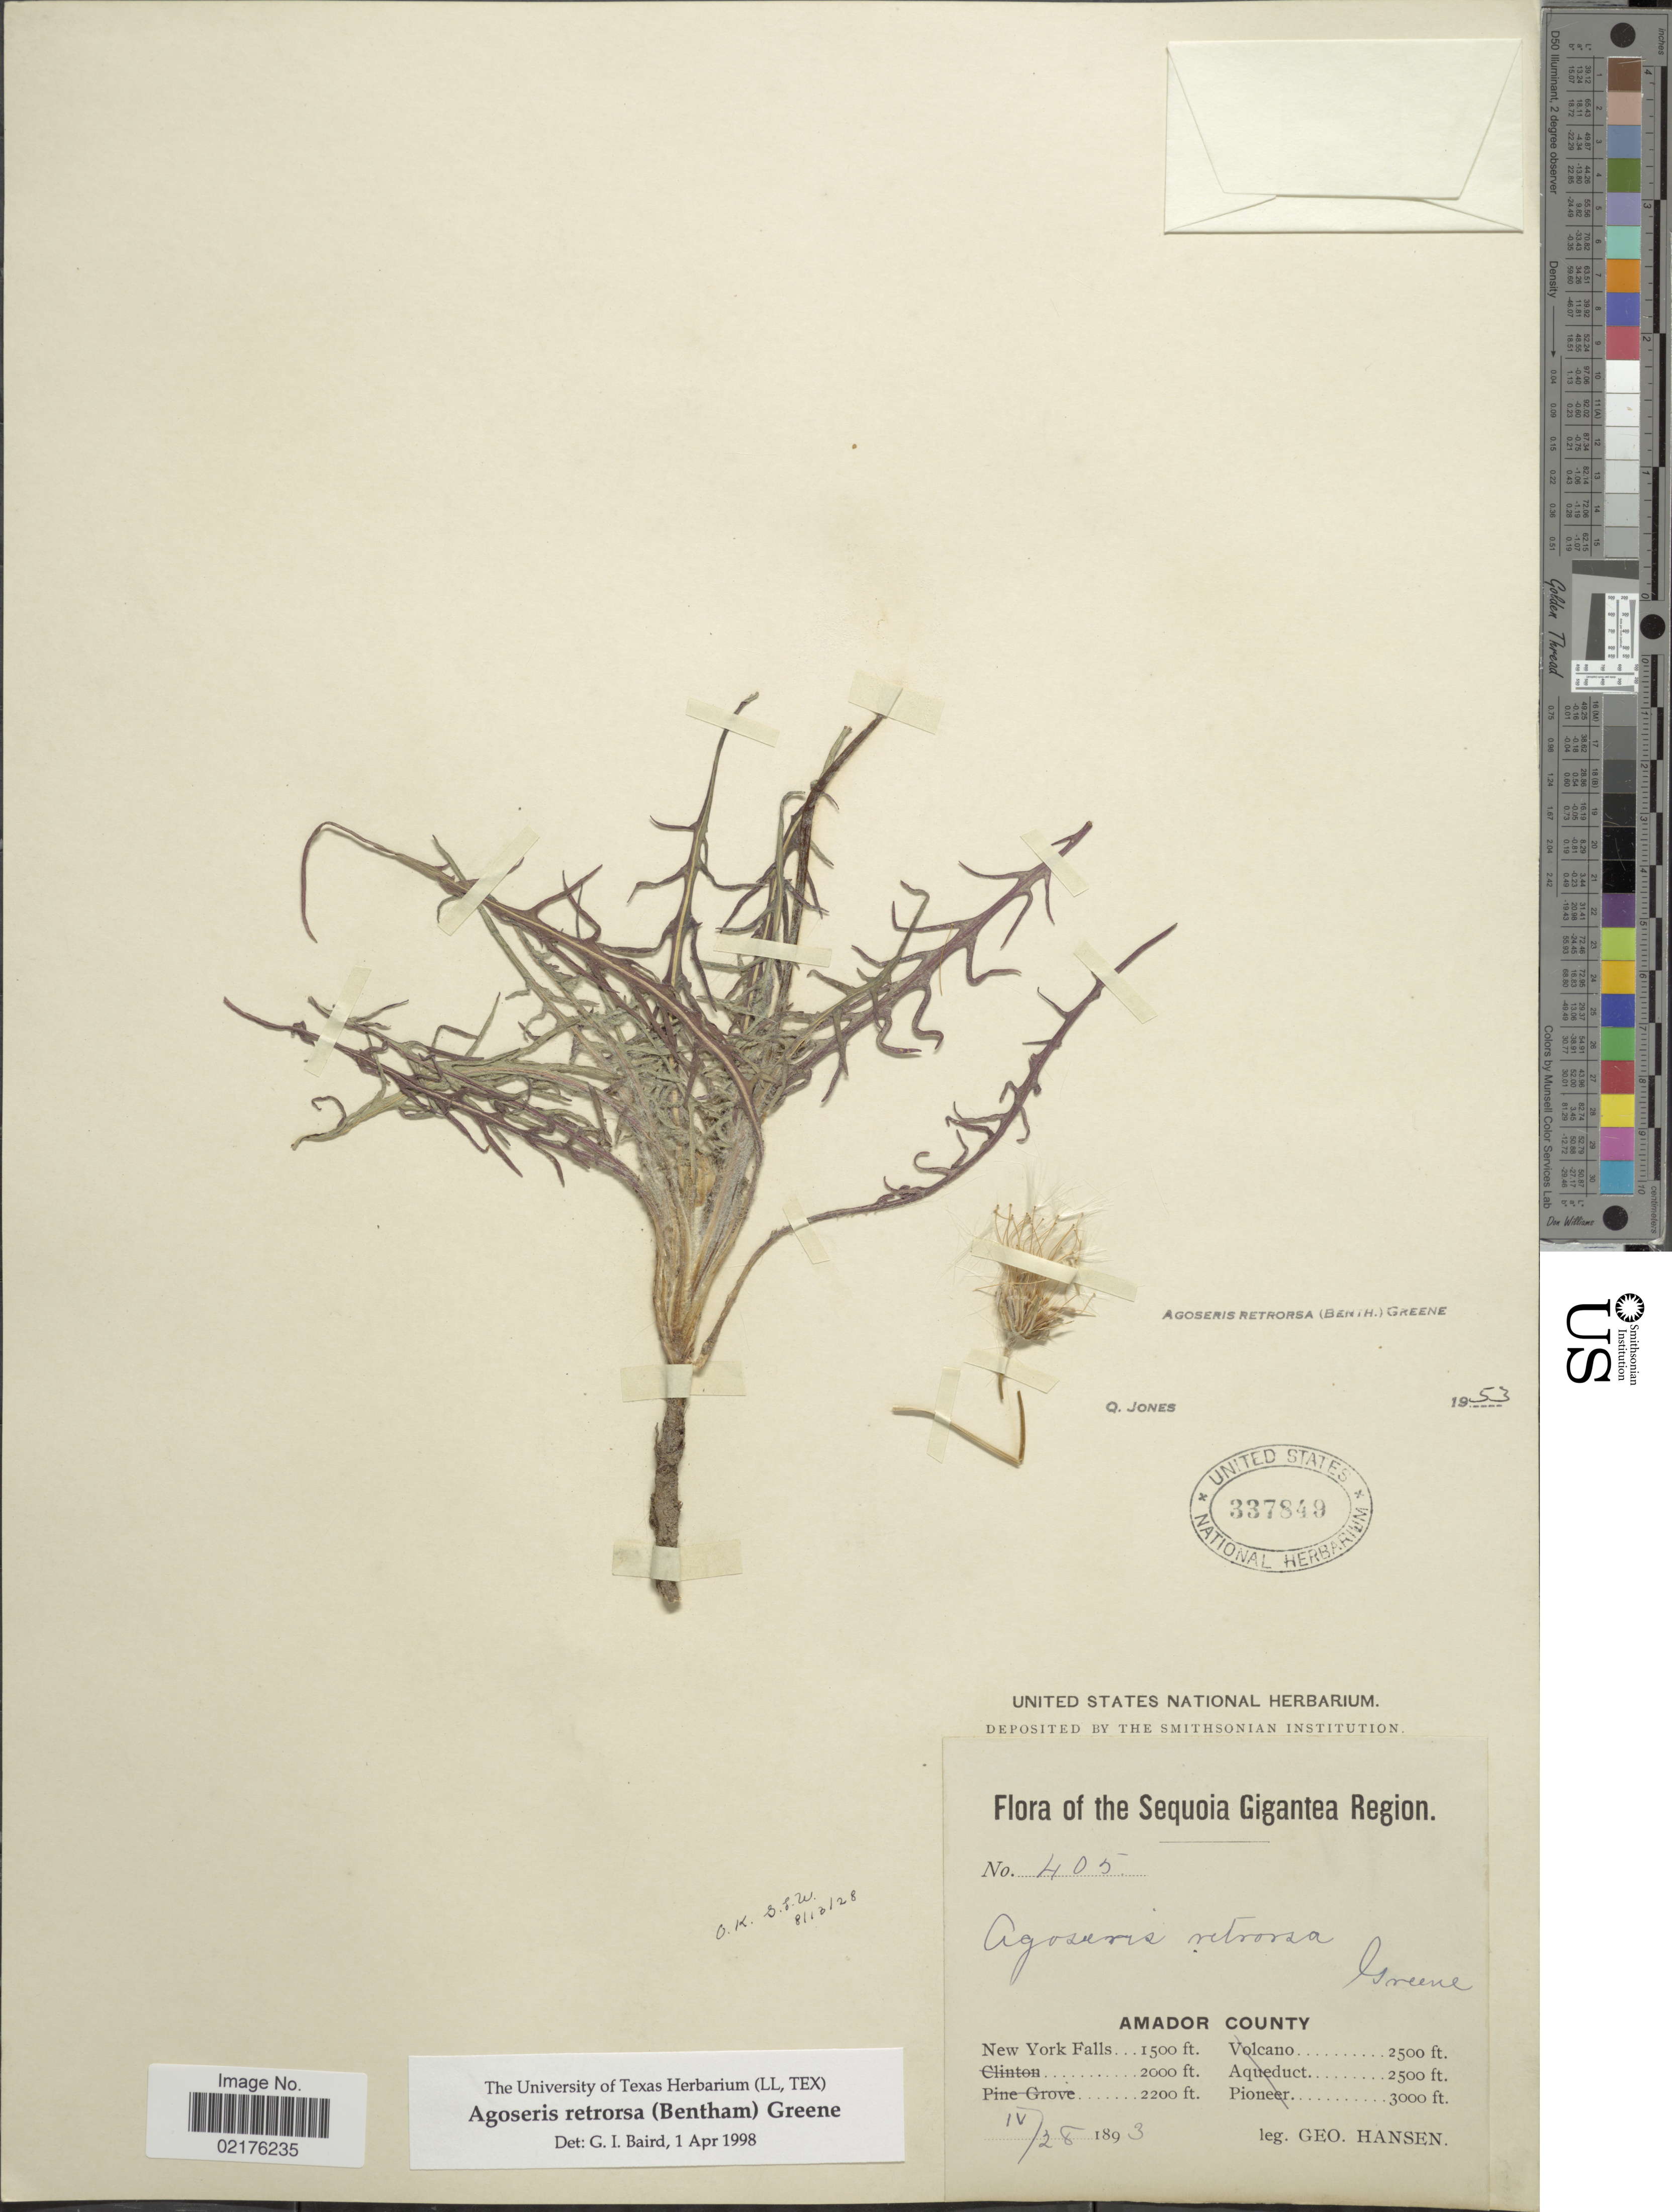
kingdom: Plantae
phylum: Tracheophyta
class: Magnoliopsida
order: Asterales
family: Asteraceae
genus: Agoseris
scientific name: Agoseris retrorsa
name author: (Benth.) Greene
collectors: G. Hansen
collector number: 405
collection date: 1893-04-28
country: United States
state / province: California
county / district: Amador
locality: The Sequoia Gigantea Region, Amador County, New York Falls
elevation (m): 457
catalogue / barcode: US 337849